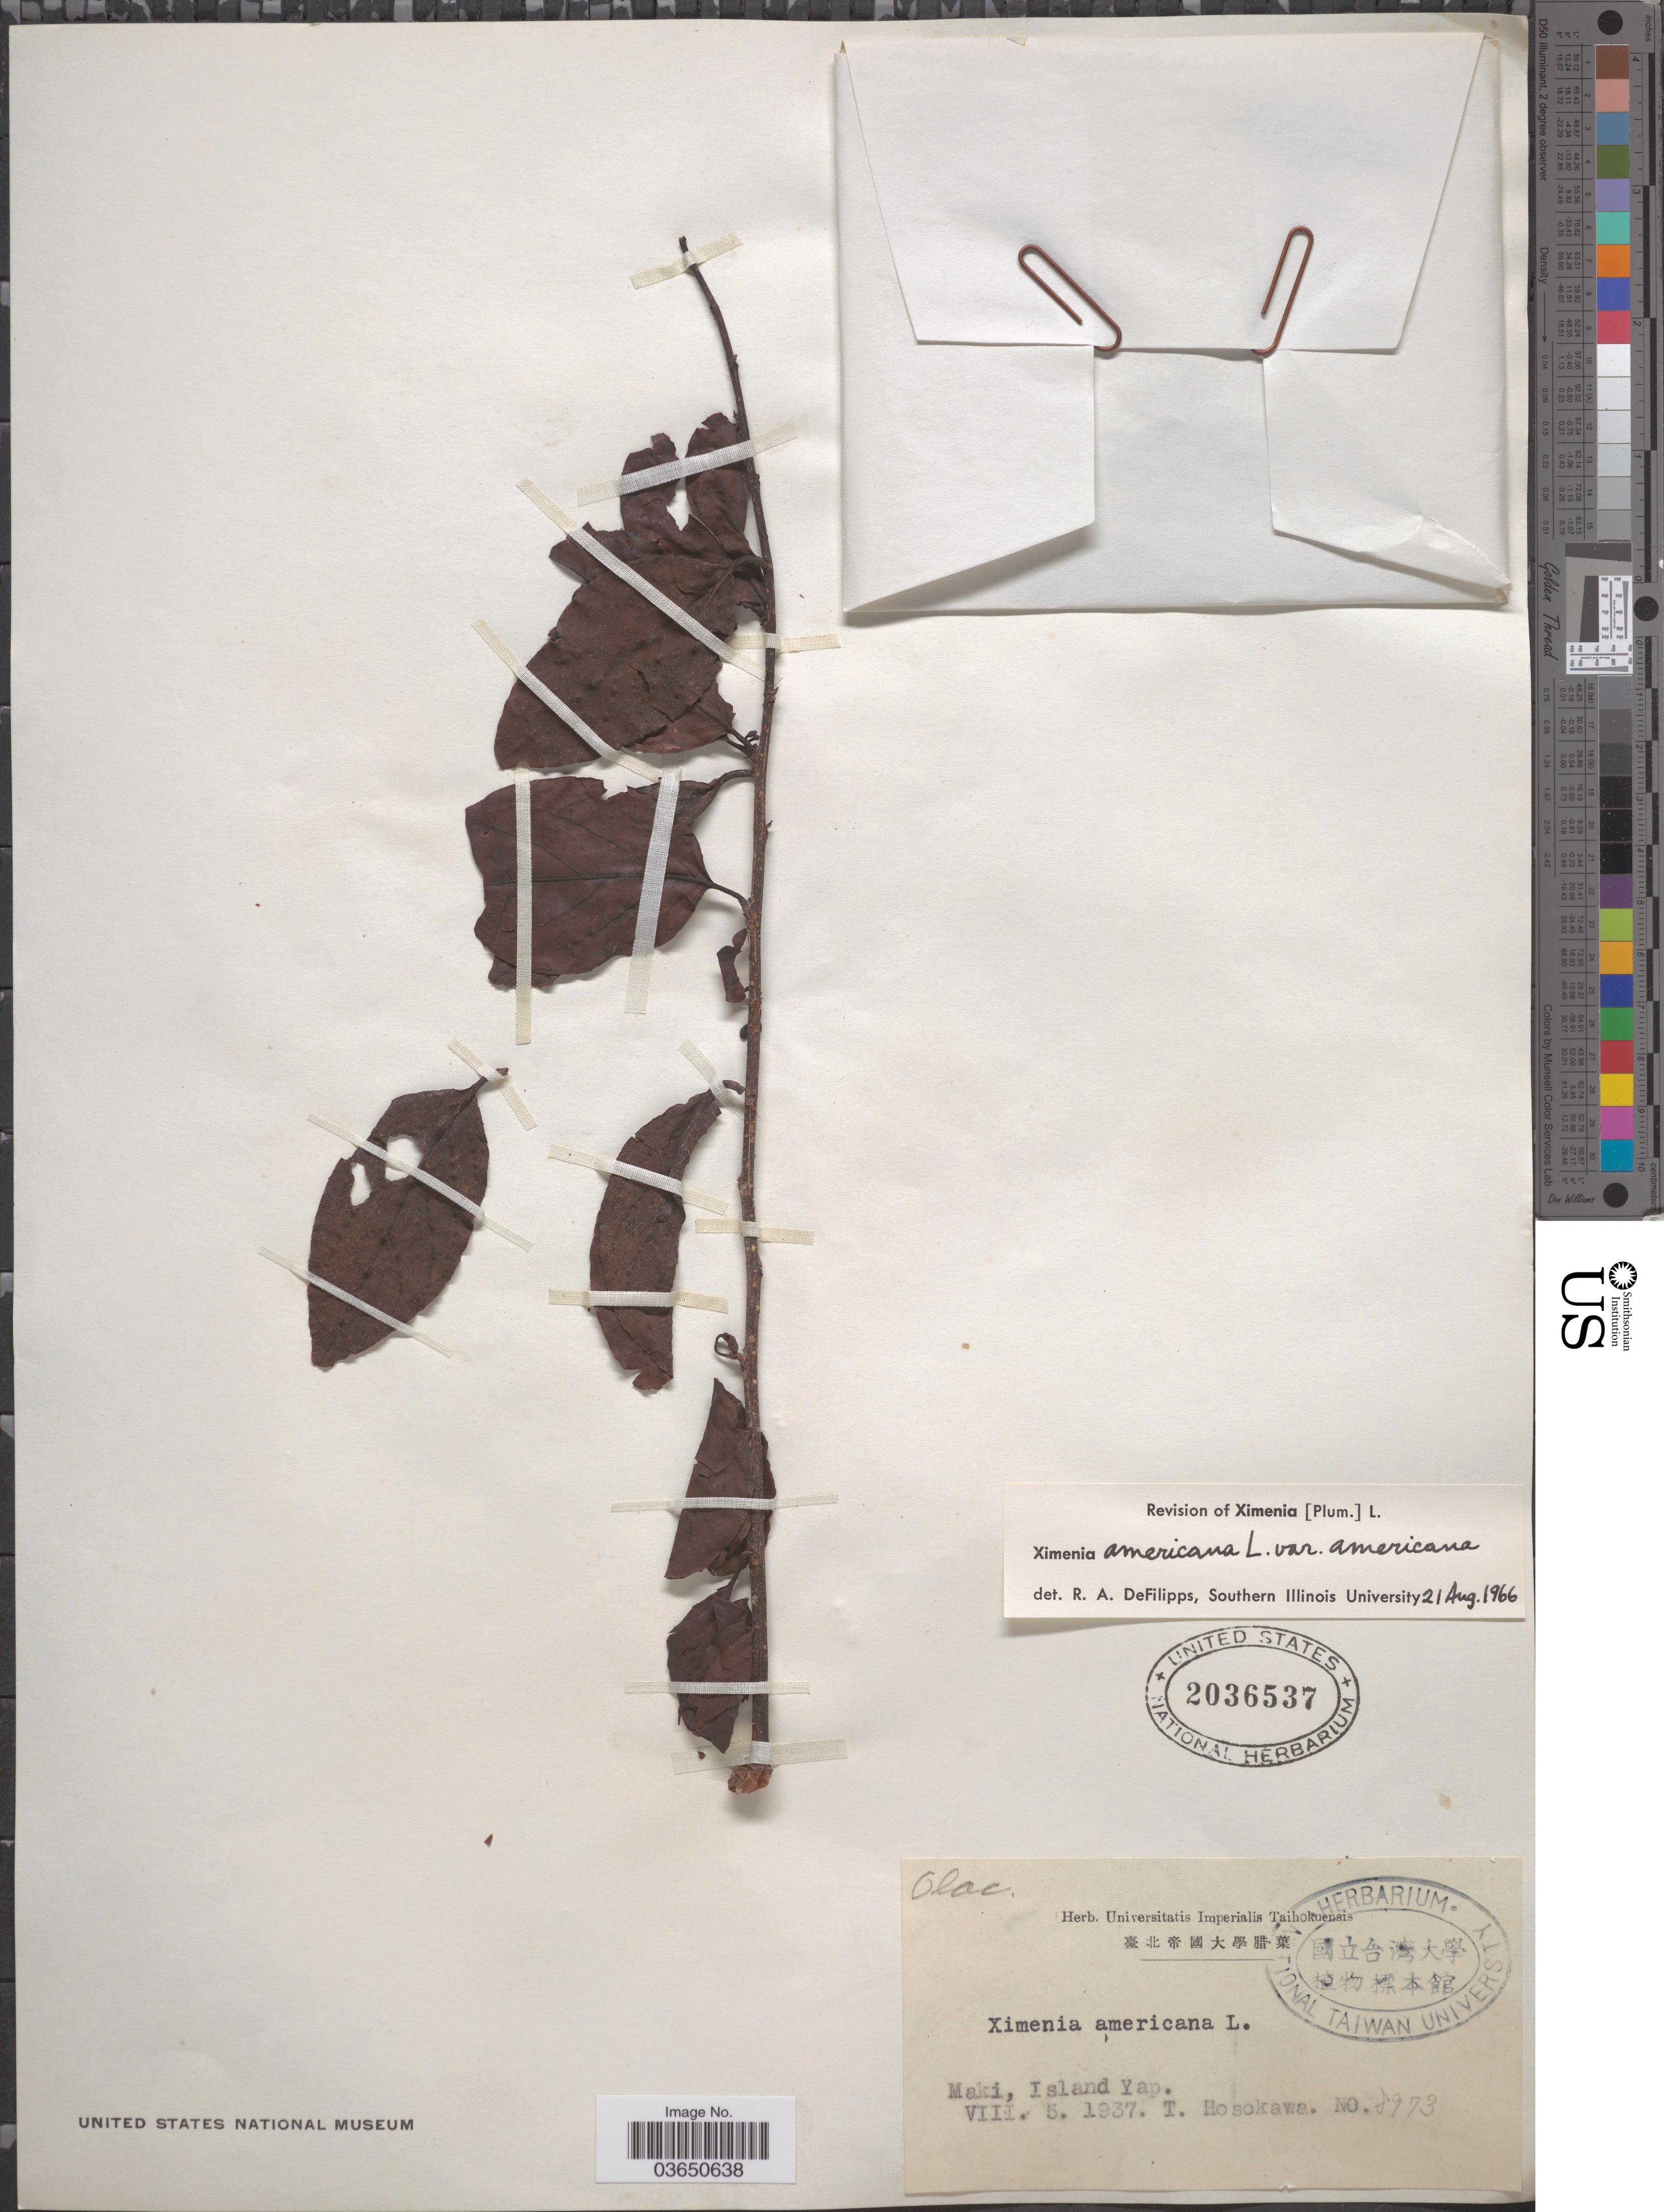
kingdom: Plantae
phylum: Tracheophyta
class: Magnoliopsida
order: Santalales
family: Ximeniaceae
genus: Ximenia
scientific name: Ximenia americana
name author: L.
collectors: T. Hosokawa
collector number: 8973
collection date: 1937-08-05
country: Micronesia, Federated States of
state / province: Yap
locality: Maki, Island Yap.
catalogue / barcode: US 2036537